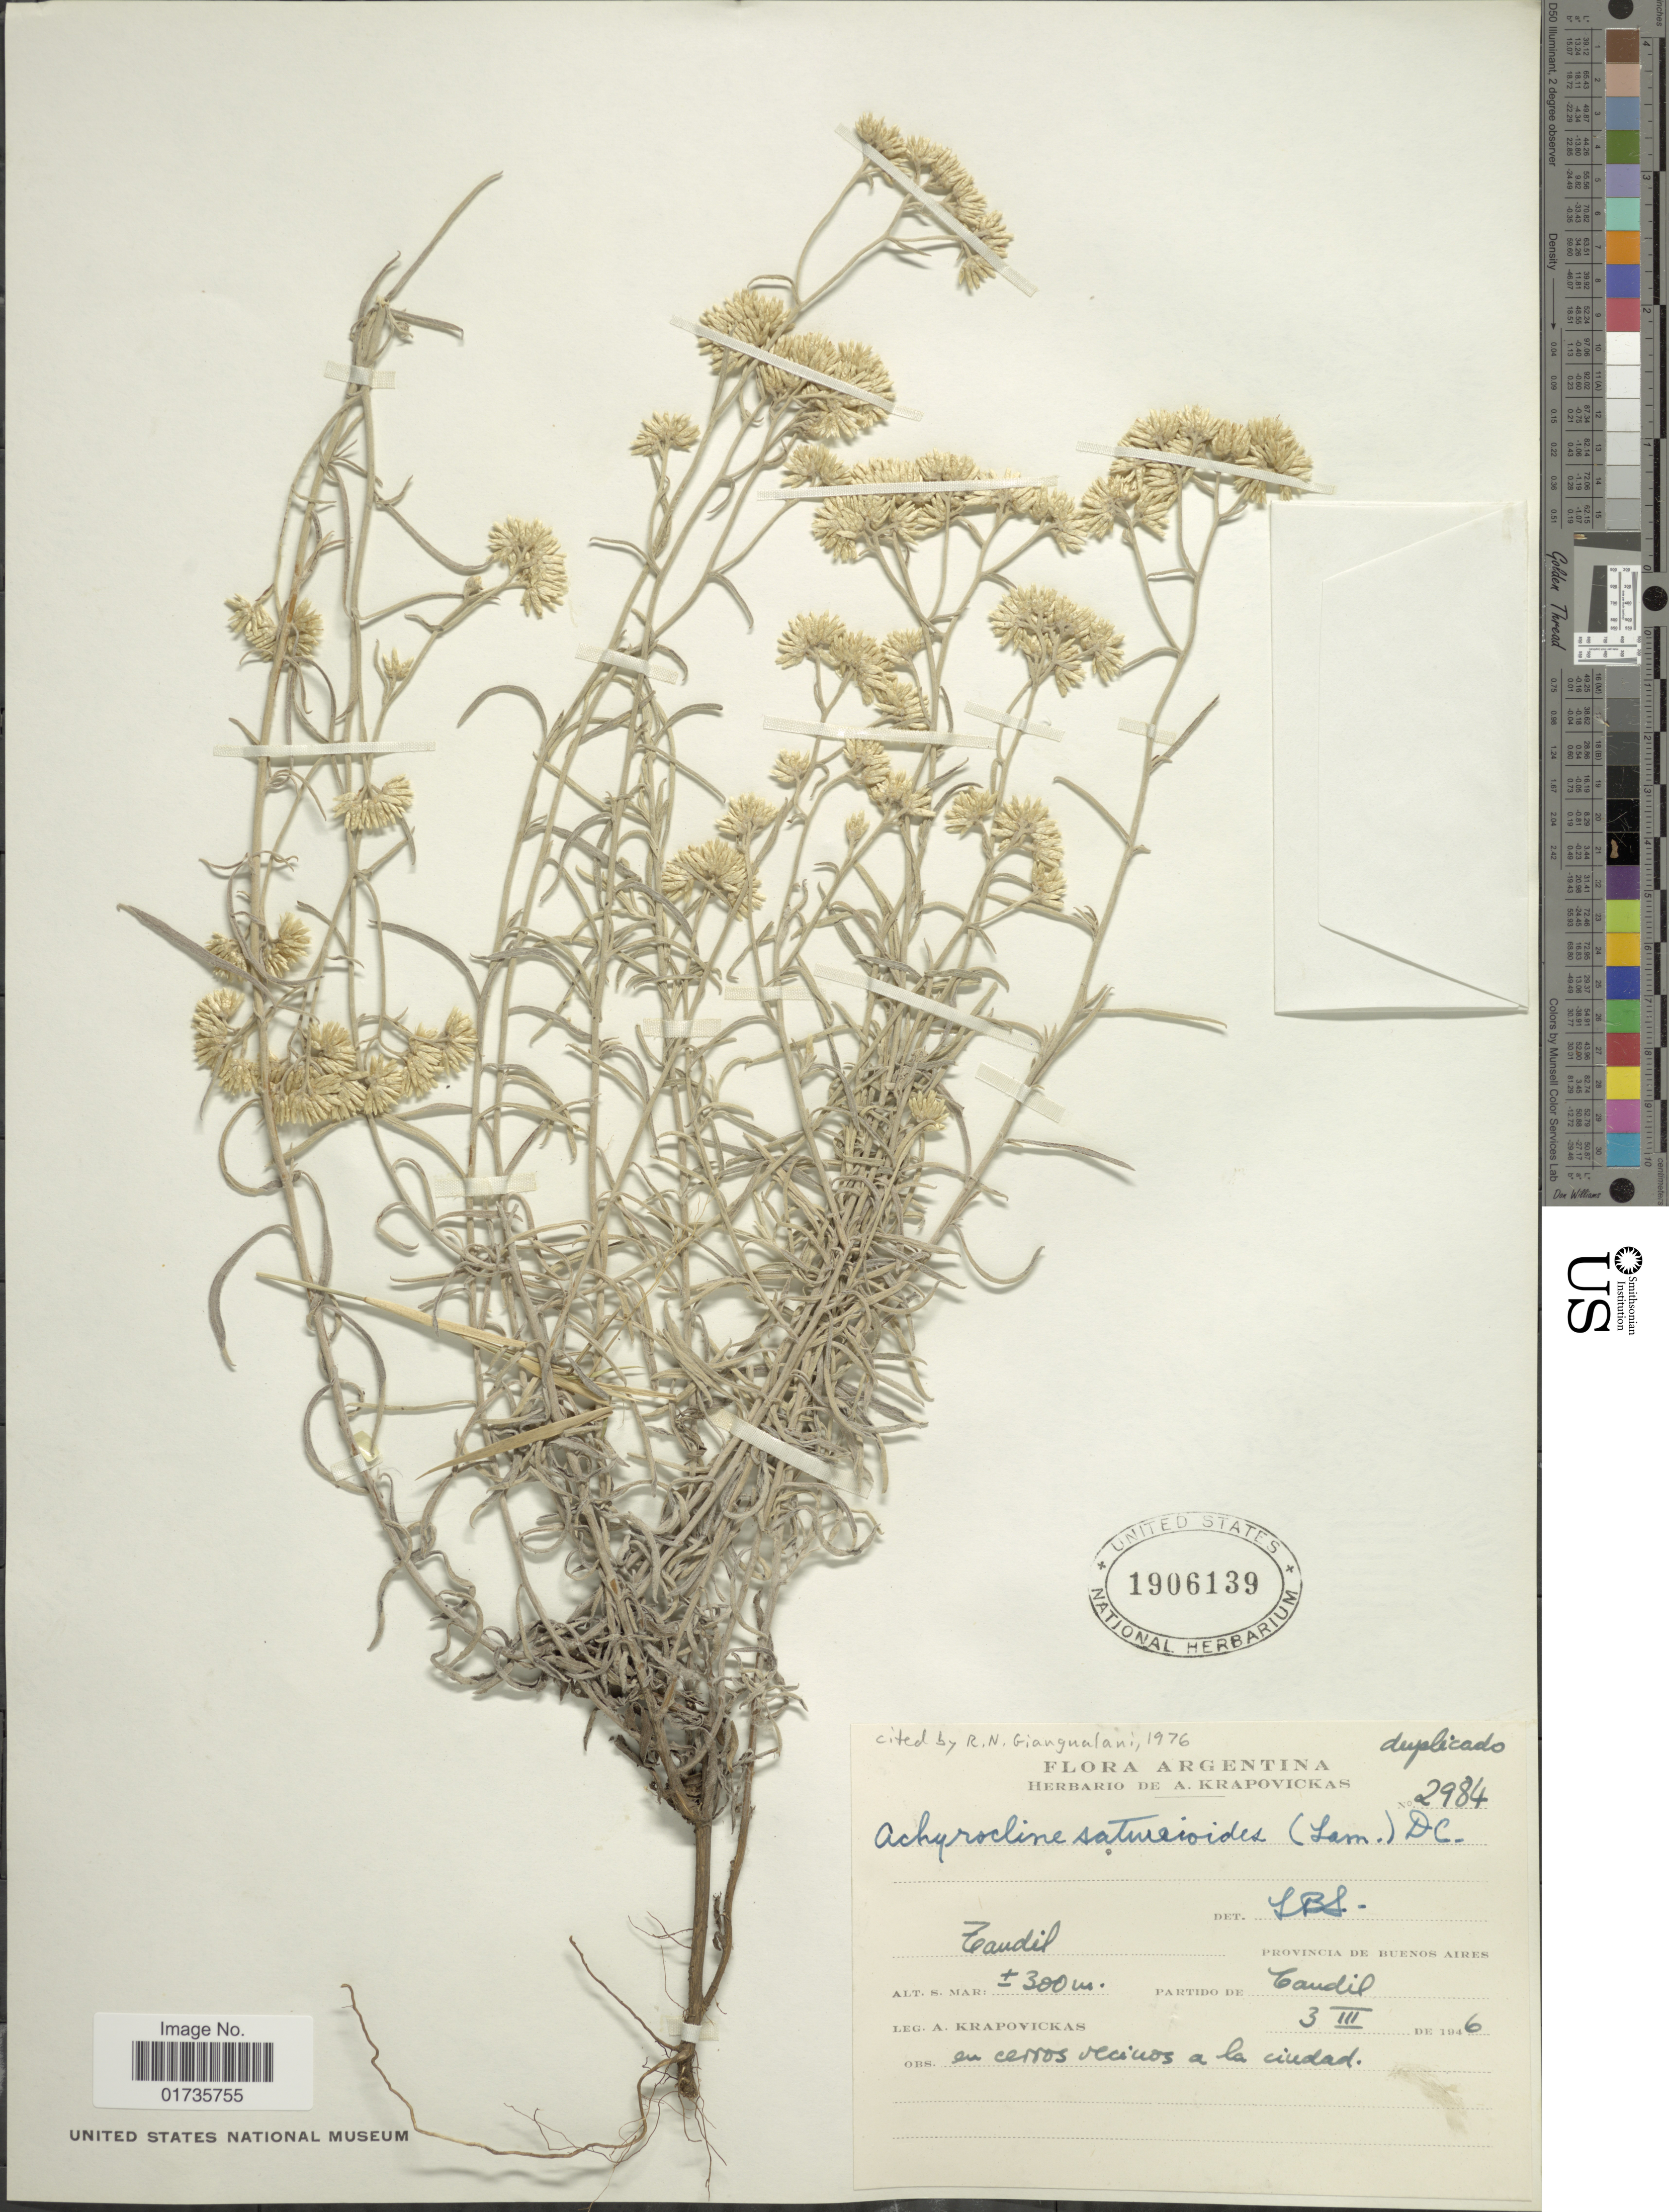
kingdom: Plantae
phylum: Tracheophyta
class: Magnoliopsida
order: Asterales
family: Asteraceae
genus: Achyrocline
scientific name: Achyrocline satureioides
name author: (Lam.) DC.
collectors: A. Krapovickas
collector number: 2984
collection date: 1946-03-03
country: Argentina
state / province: Buenos Aires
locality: Tandil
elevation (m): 300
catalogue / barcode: US 1906139